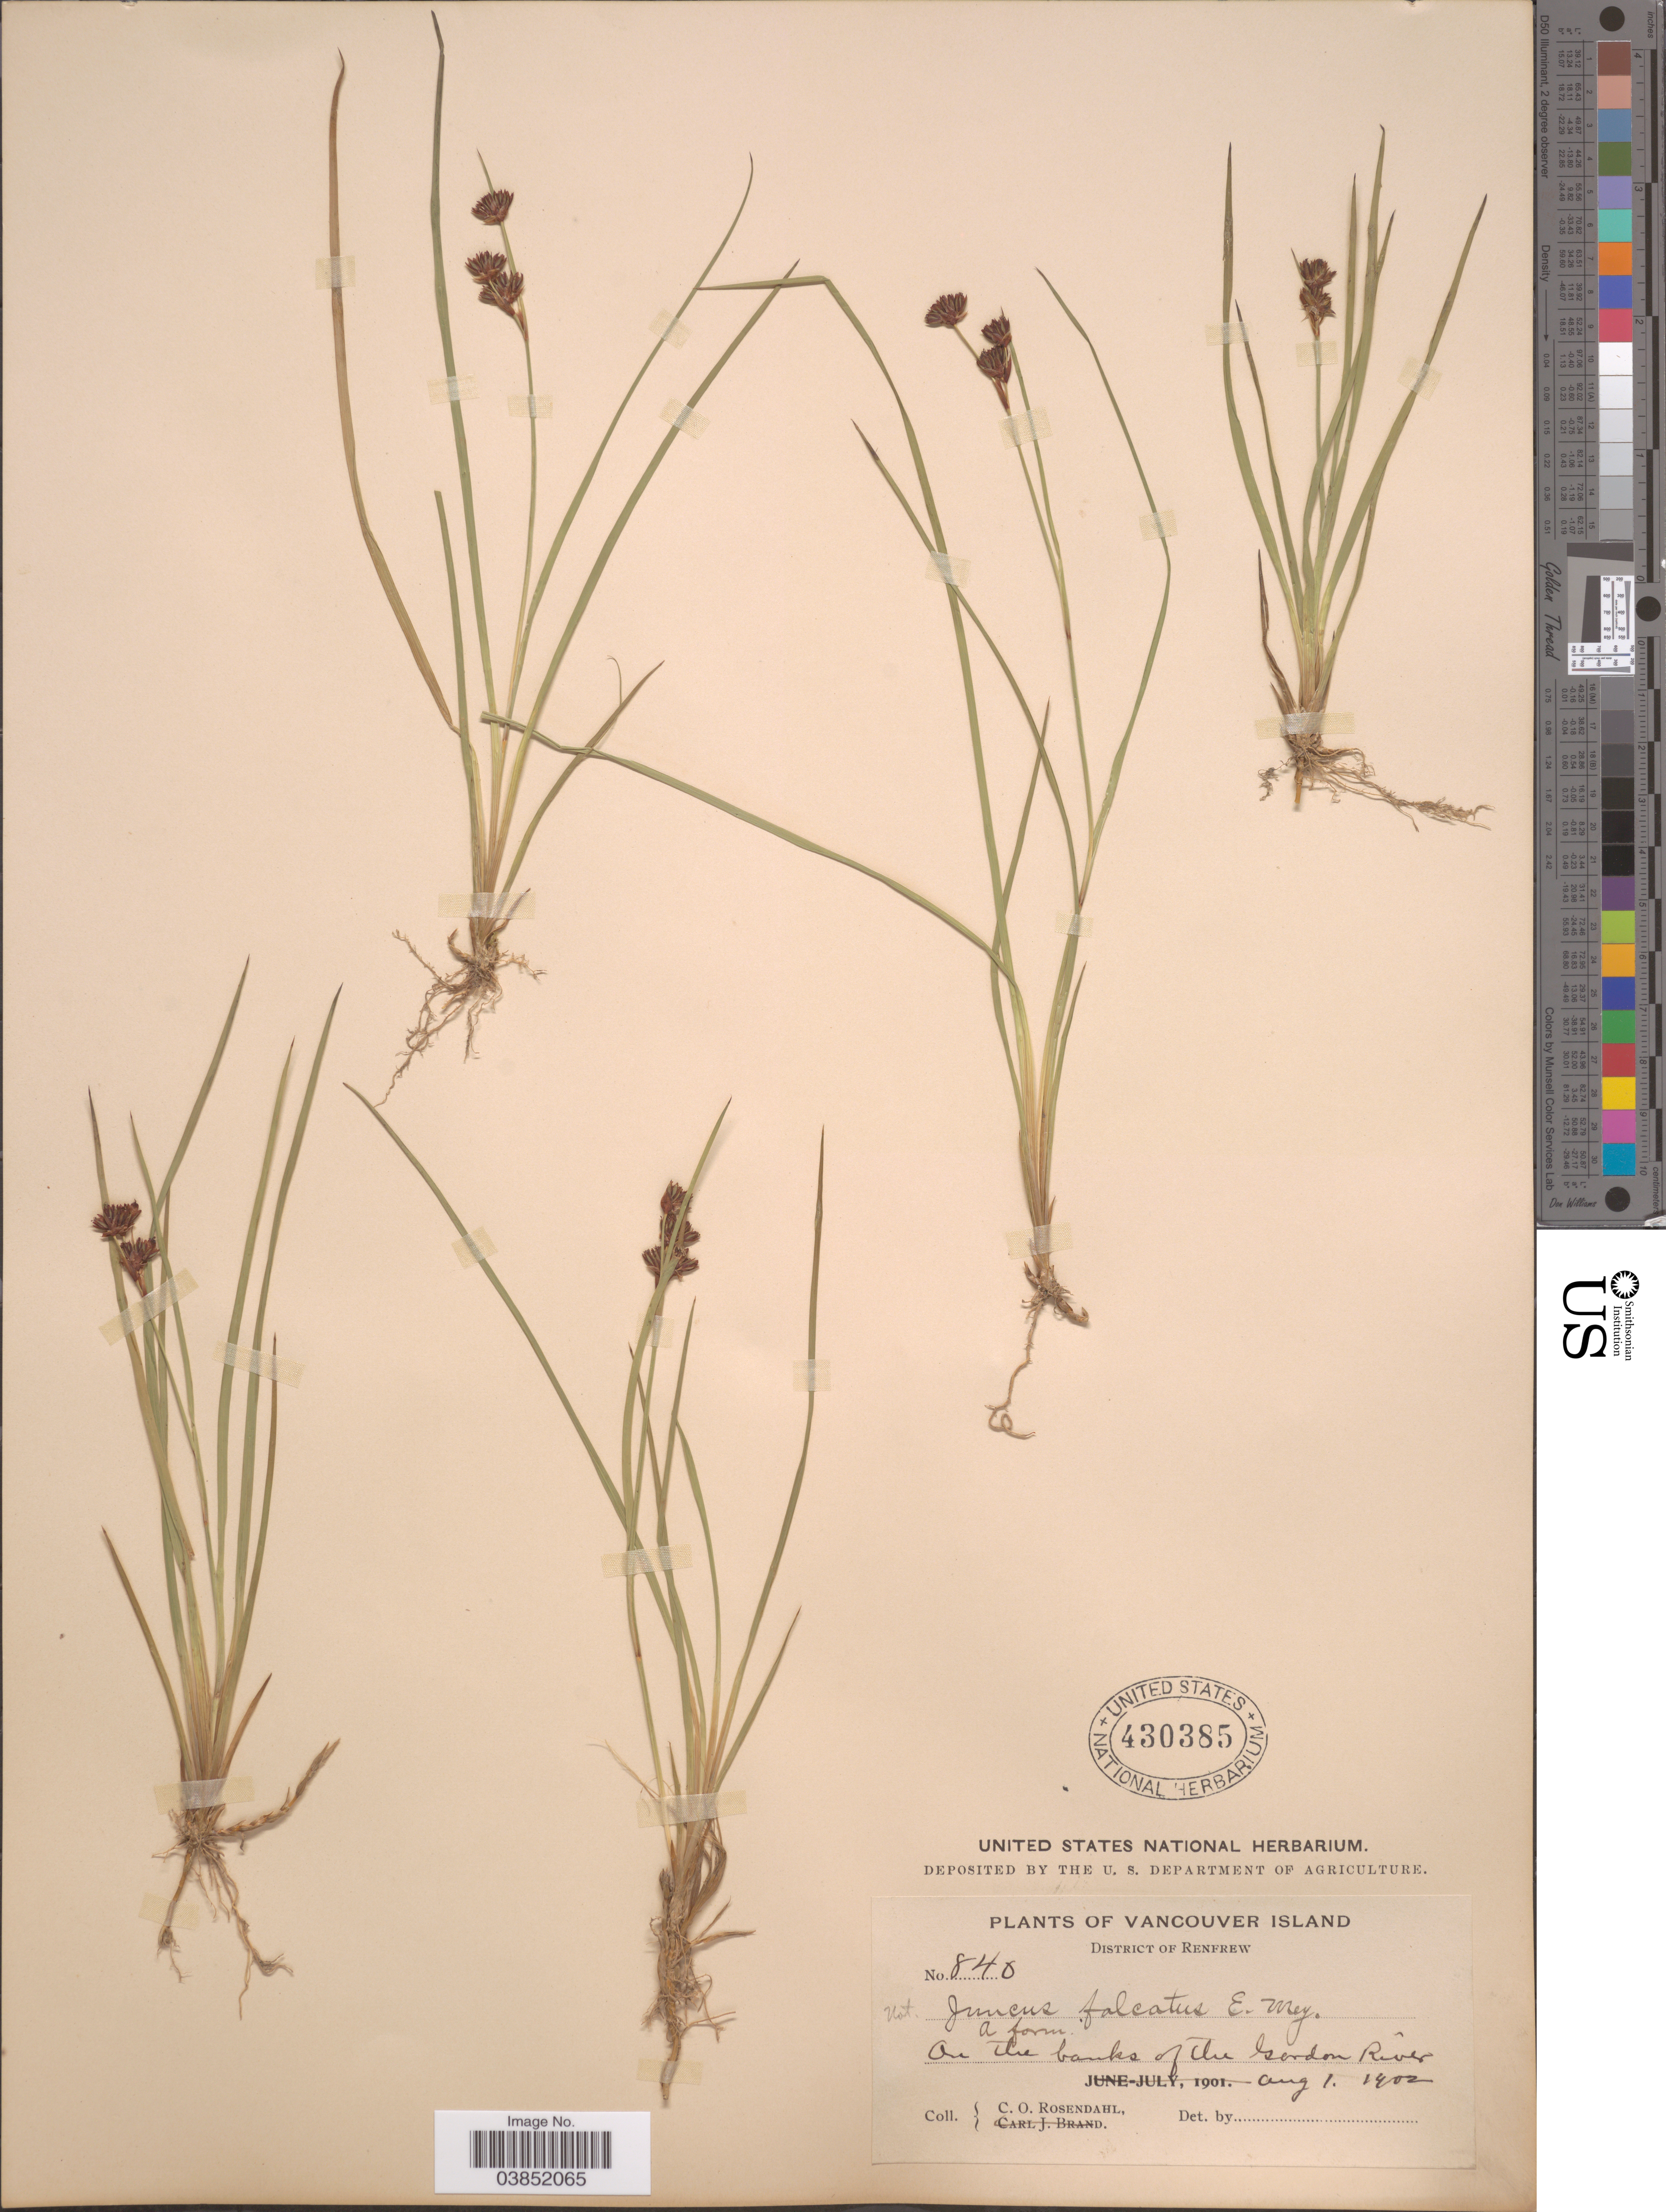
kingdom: Plantae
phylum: Tracheophyta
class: Liliopsida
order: Poales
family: Juncaceae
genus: Juncus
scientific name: Juncus covillei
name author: Piper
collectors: C. O. Rosendahl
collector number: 840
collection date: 1902-08-01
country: Canada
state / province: British Columbia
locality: Vancouver Island. District of Renfrew. On the banks of the Gordon River.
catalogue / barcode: US 430385